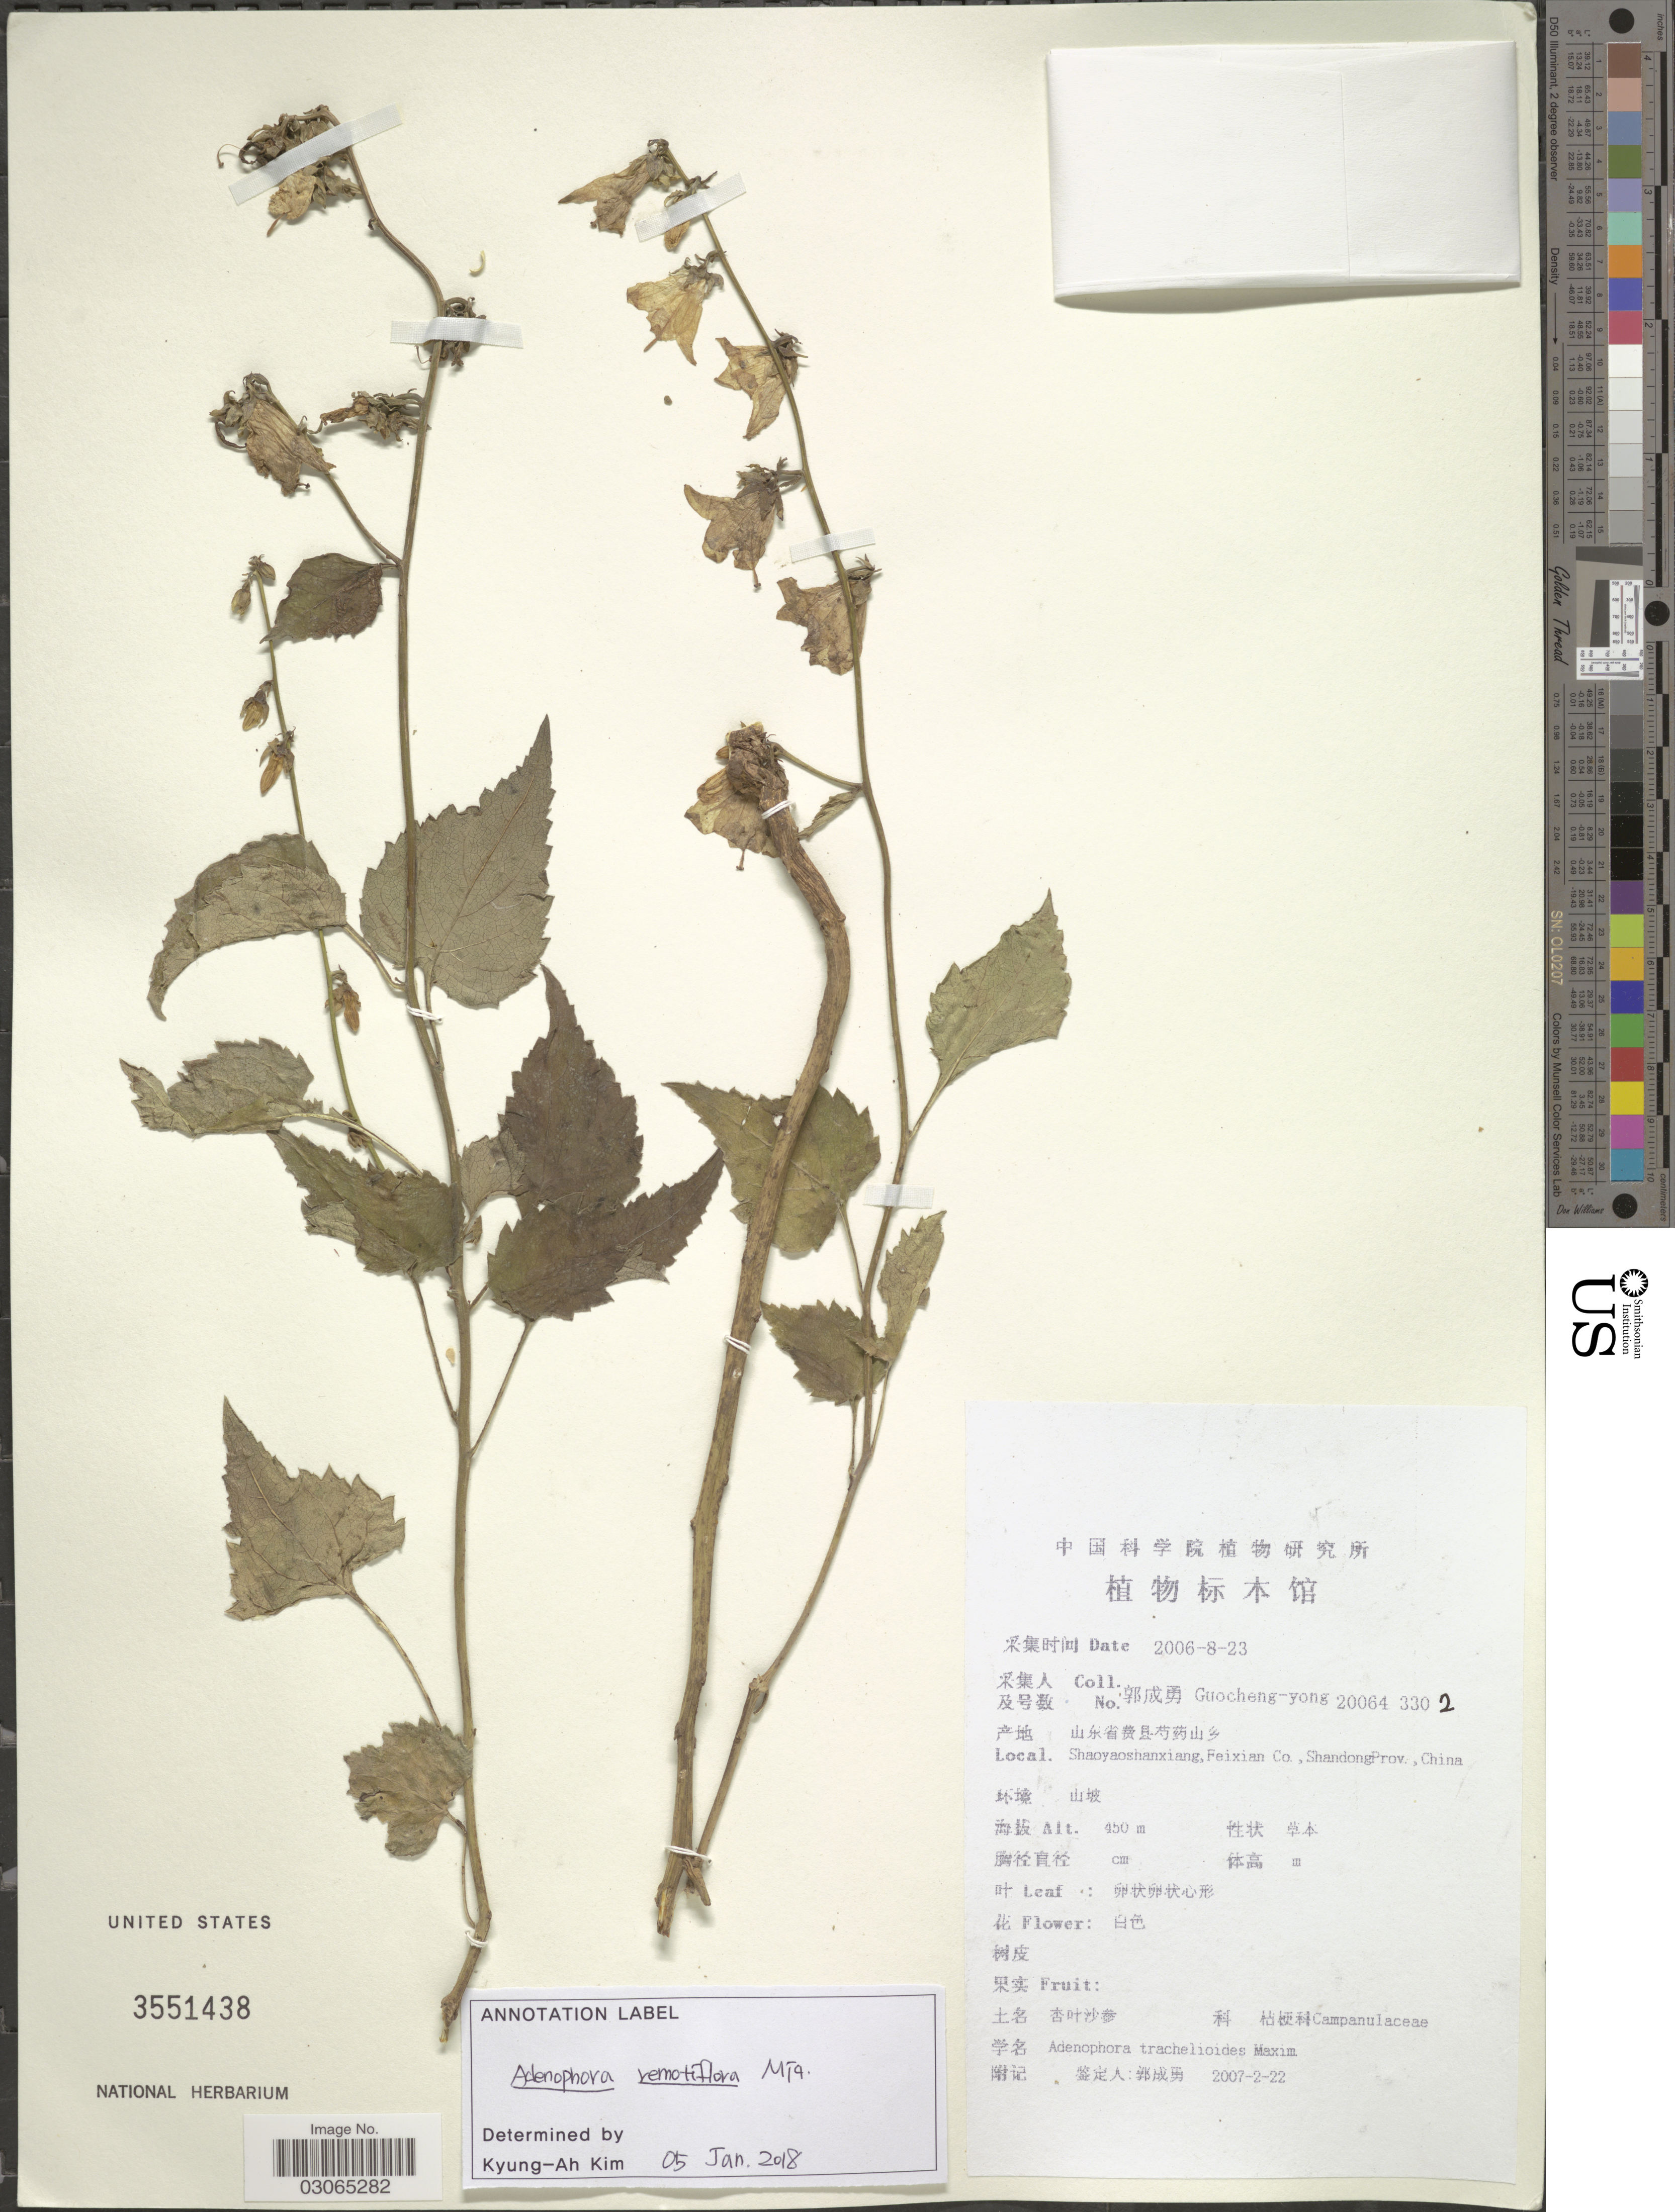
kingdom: Plantae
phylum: Tracheophyta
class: Magnoliopsida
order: Asterales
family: Campanulaceae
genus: Adenophora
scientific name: Adenophora remotiflora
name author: (Siebold & Zucc.) Miq.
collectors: Guo cheng-yong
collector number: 200643302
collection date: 2006-08-23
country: China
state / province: Shandong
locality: Shaoyaoshanxiang, Feixian Co.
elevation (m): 450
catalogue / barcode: US 3551438